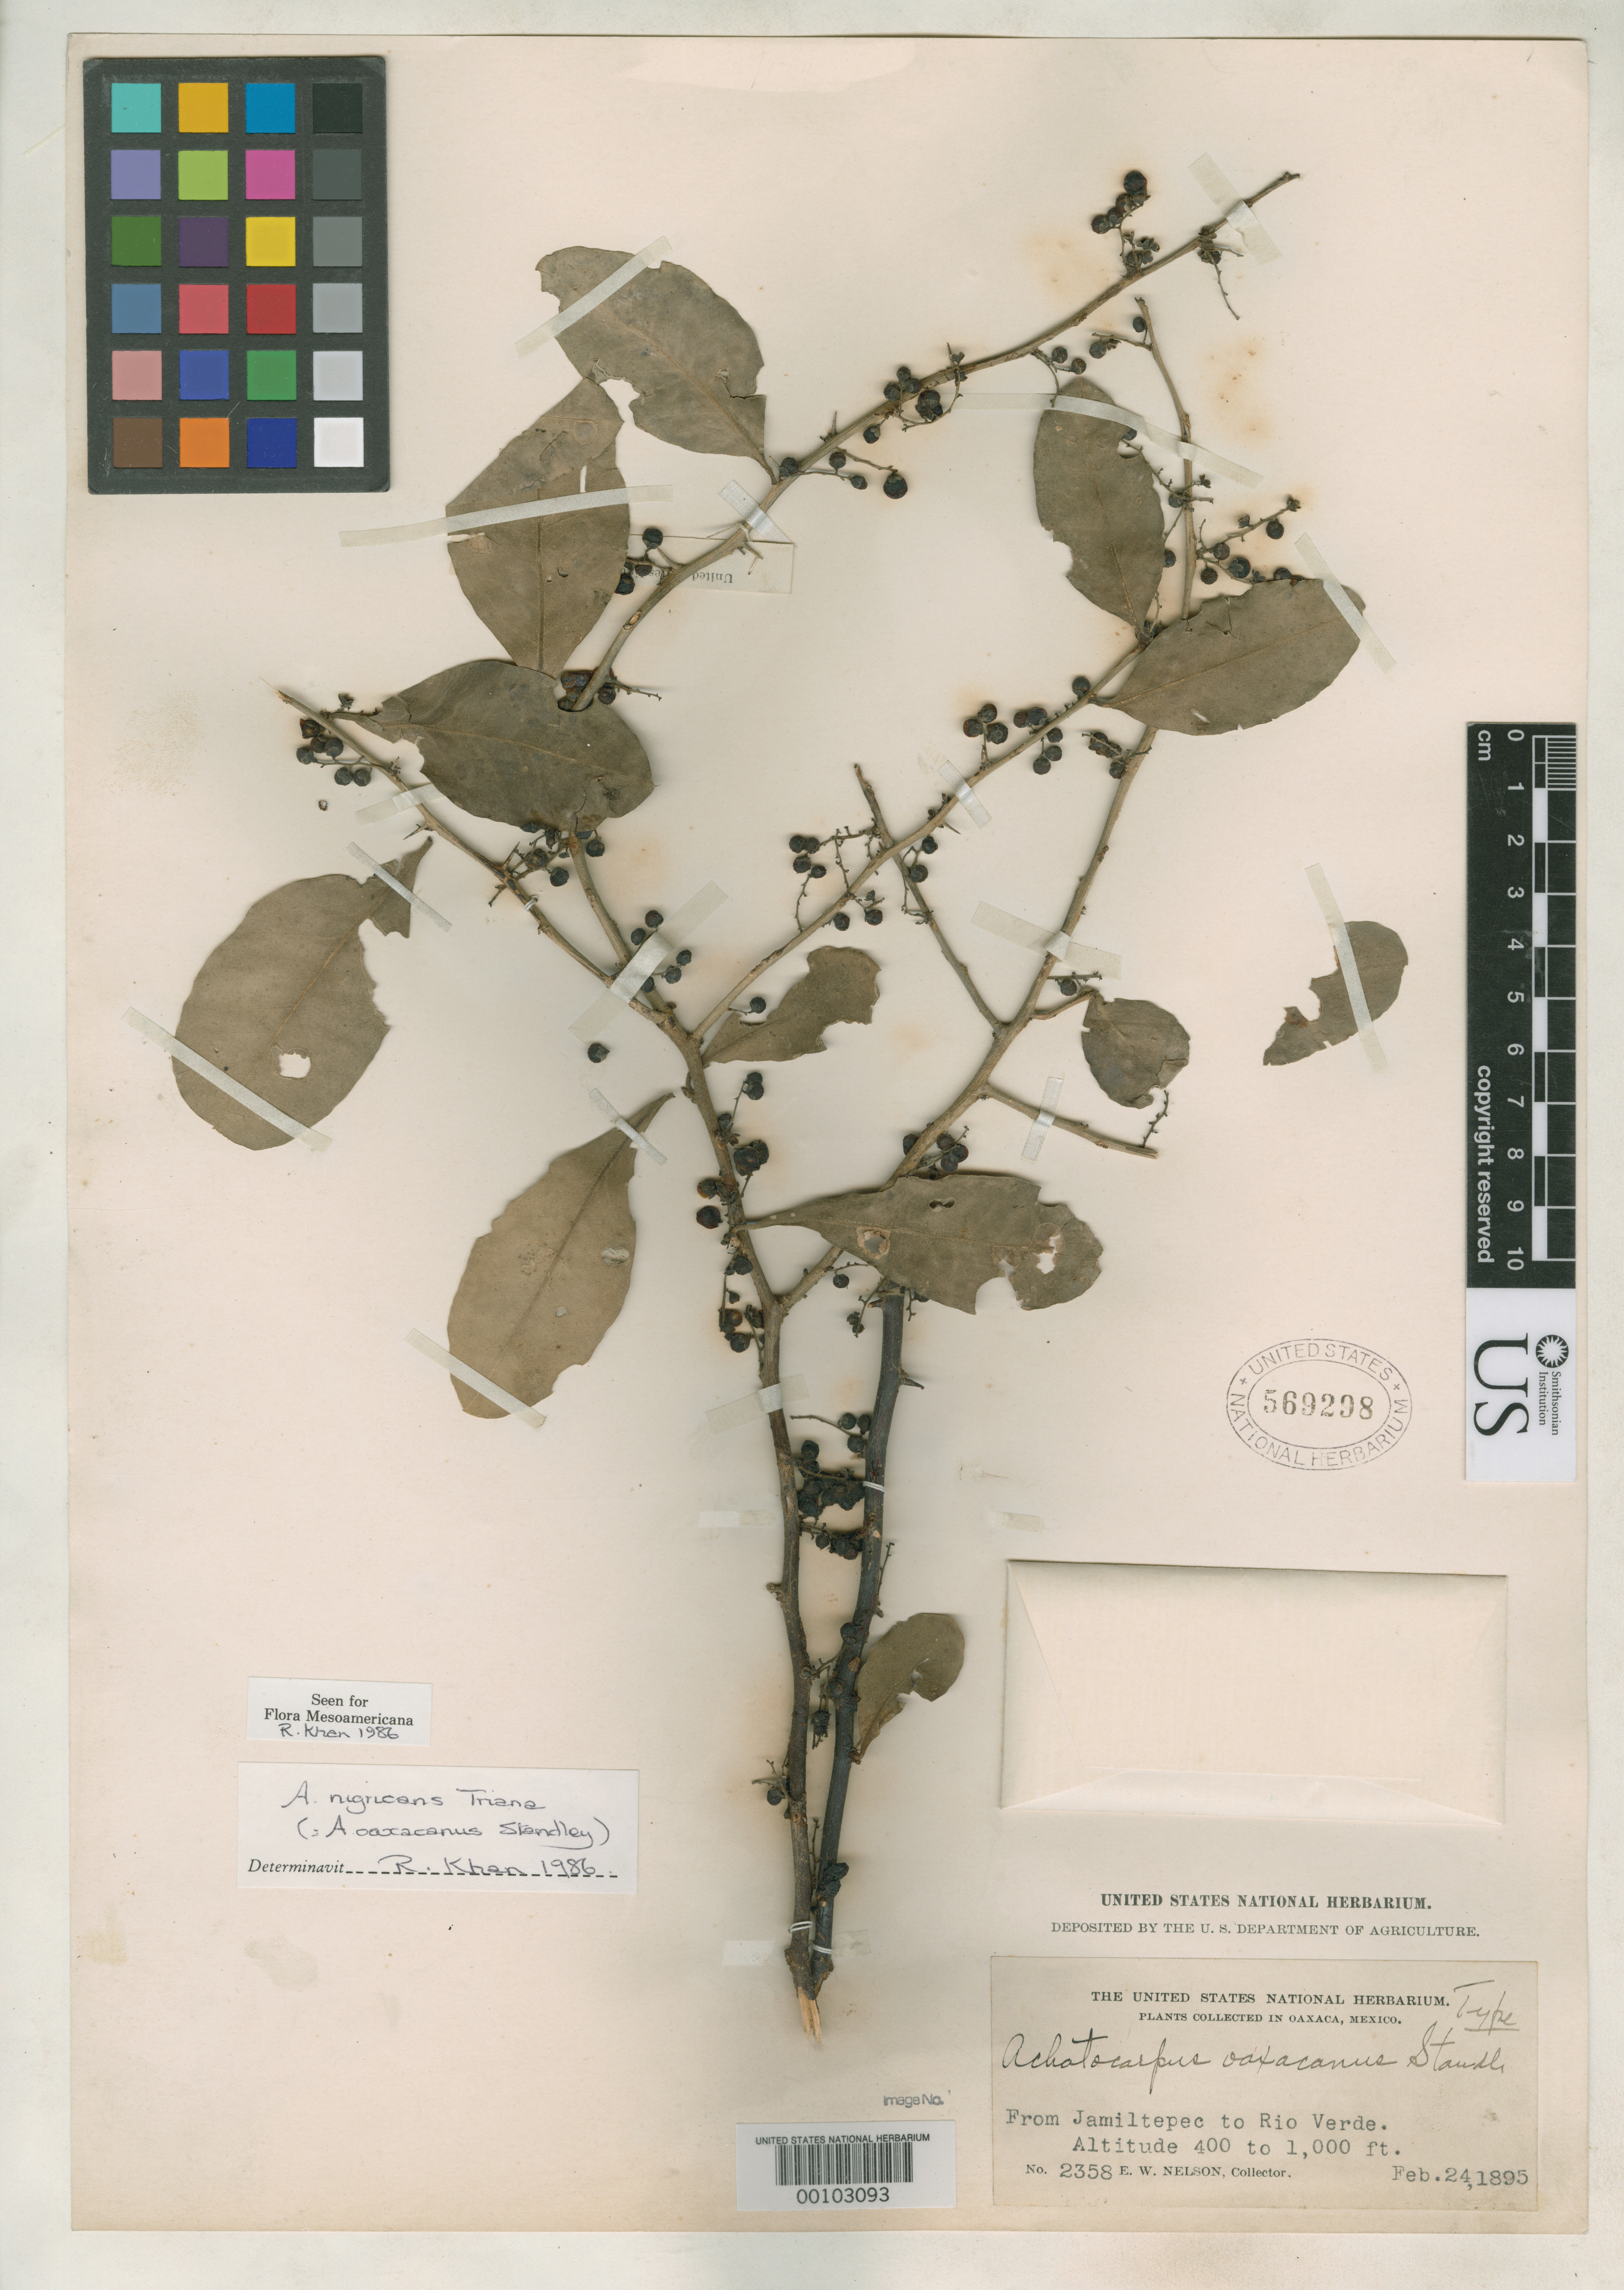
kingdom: Plantae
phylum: Tracheophyta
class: Magnoliopsida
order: Caryophyllales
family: Achatocarpaceae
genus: Achatocarpus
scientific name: Achatocarpus oaxacanus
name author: Standl.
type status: Holotype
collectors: E. W. Nelson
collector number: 2358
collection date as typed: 24 Feb 1895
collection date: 1895-02-24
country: Mexico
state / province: Oaxaca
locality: Between Jamiltepec and Rio Verde.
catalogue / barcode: US 569298